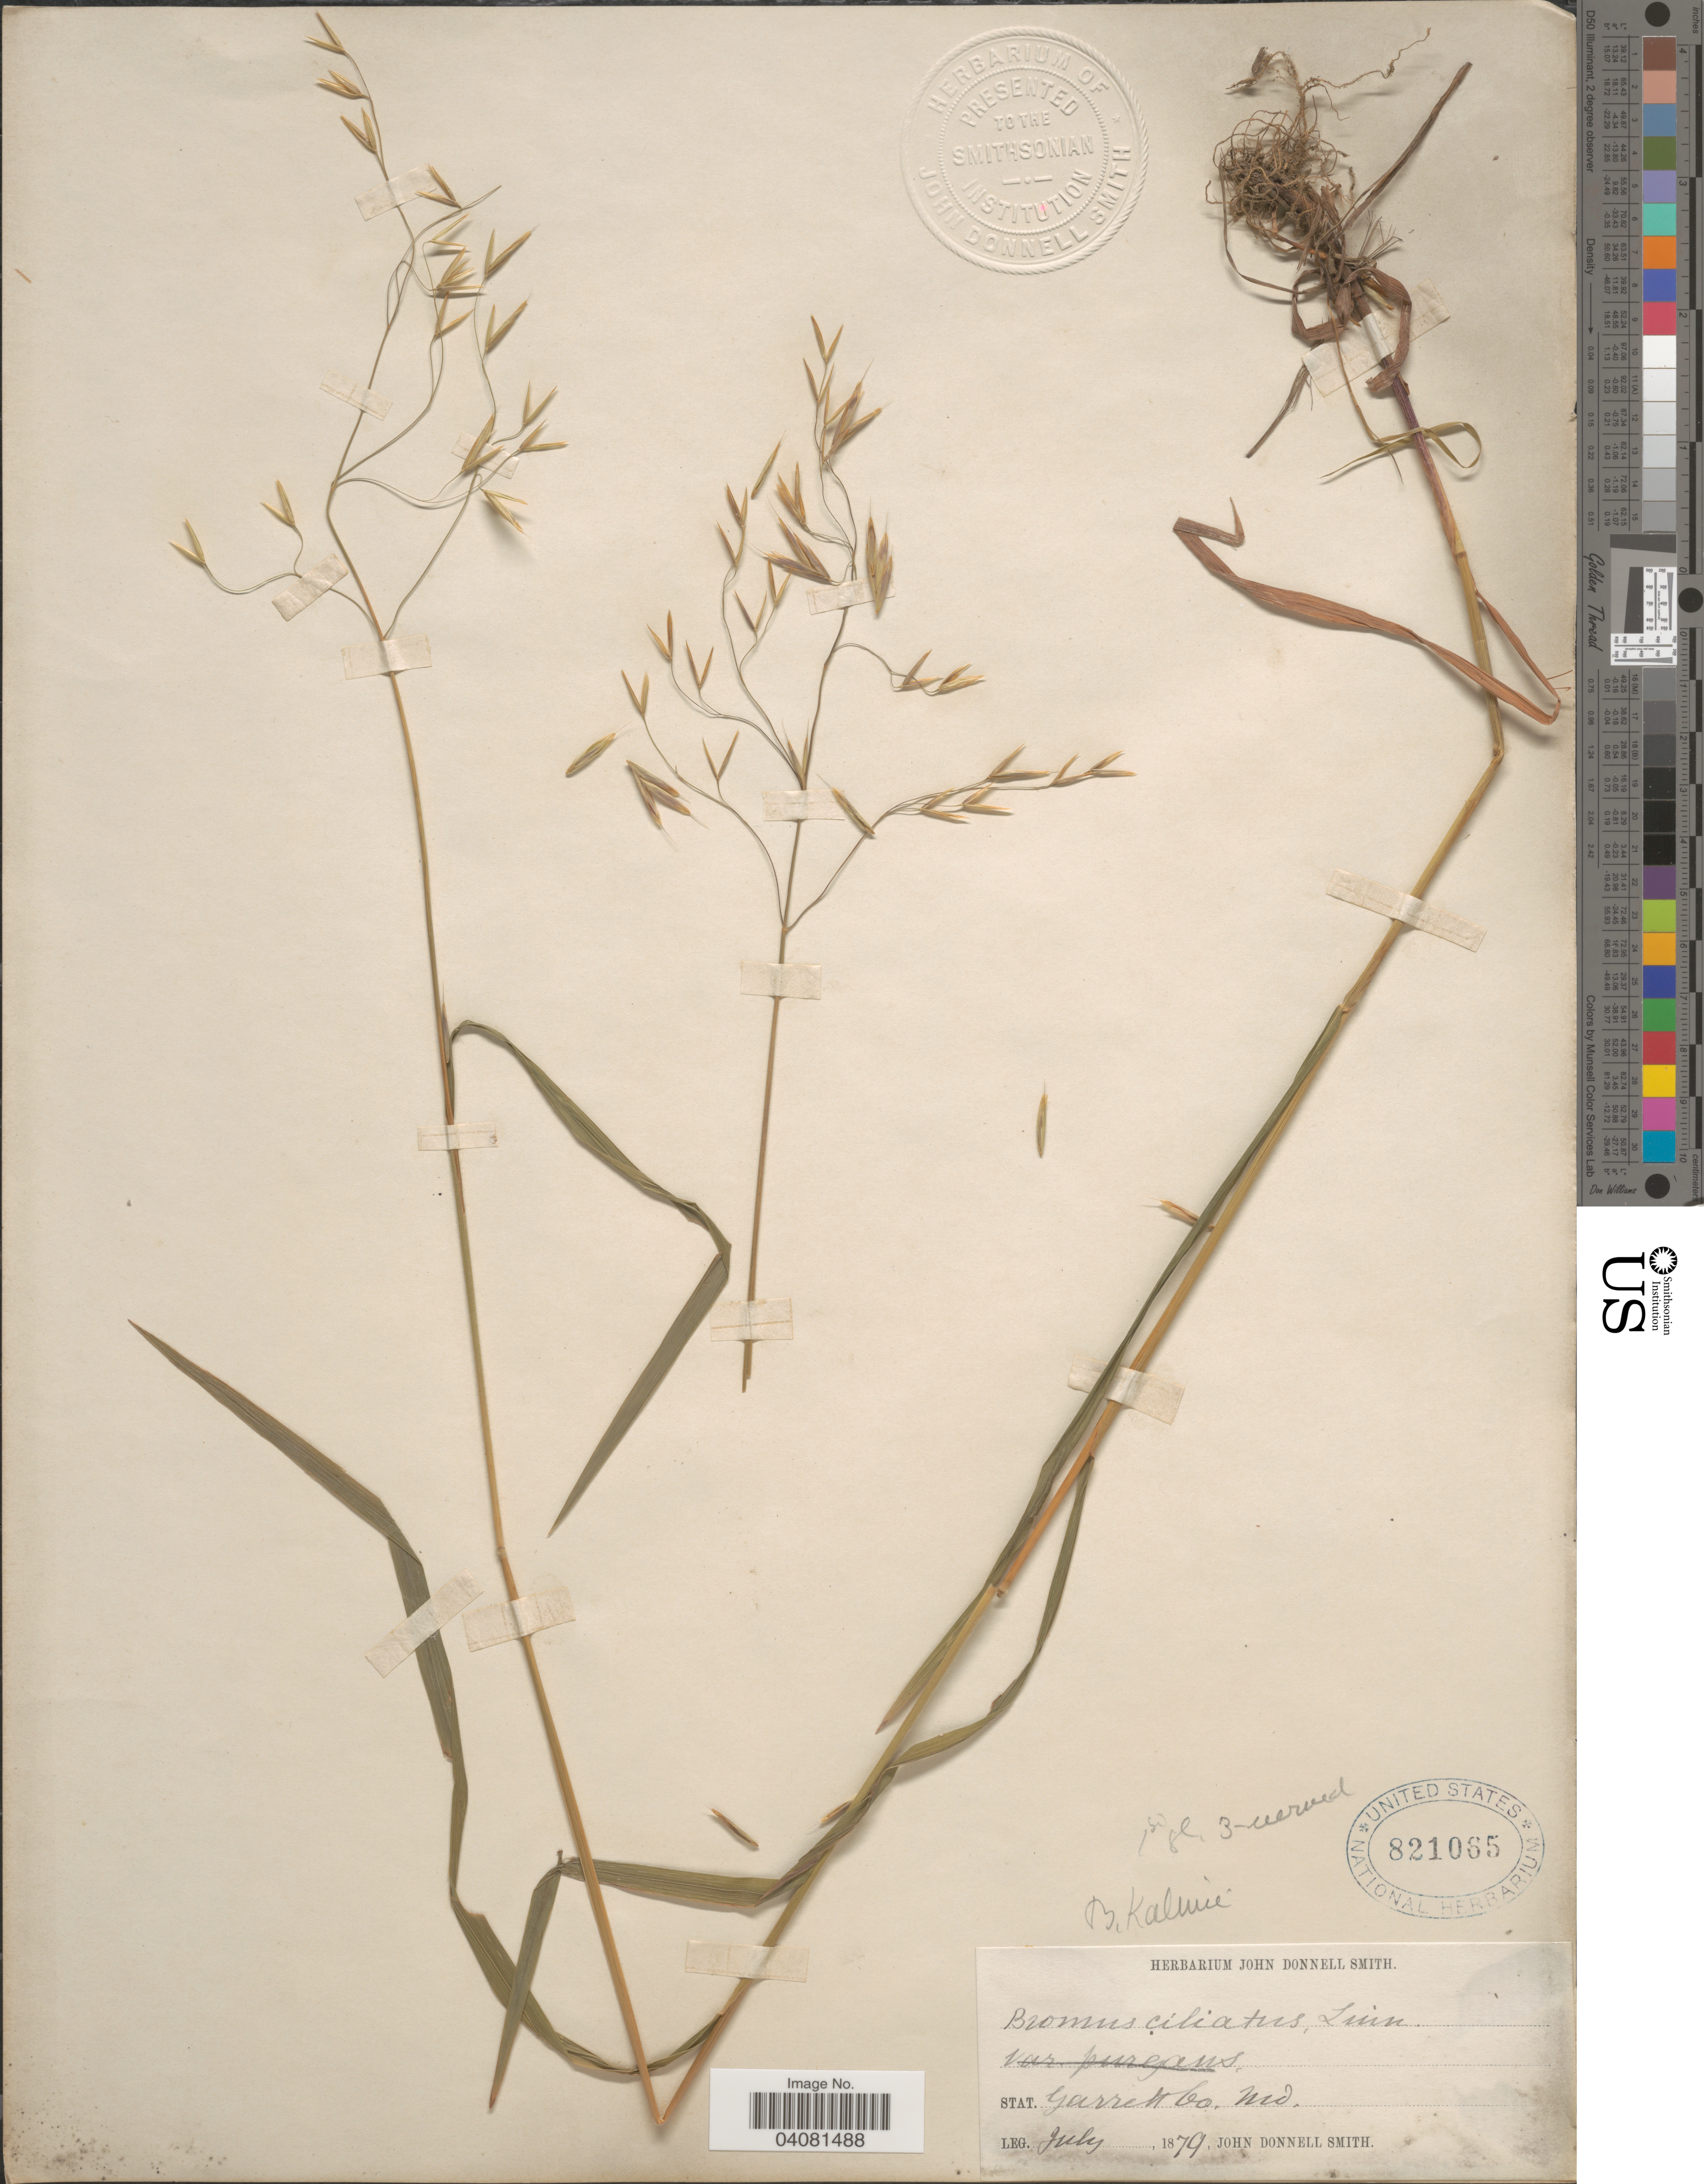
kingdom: Plantae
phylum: Tracheophyta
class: Liliopsida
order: Poales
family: Poaceae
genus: Bromus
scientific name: Bromus ciliatus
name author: L.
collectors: J. Donnell Smith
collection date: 1879-07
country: United States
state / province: Maryland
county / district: Garrett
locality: Garrett Co.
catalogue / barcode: US 821065